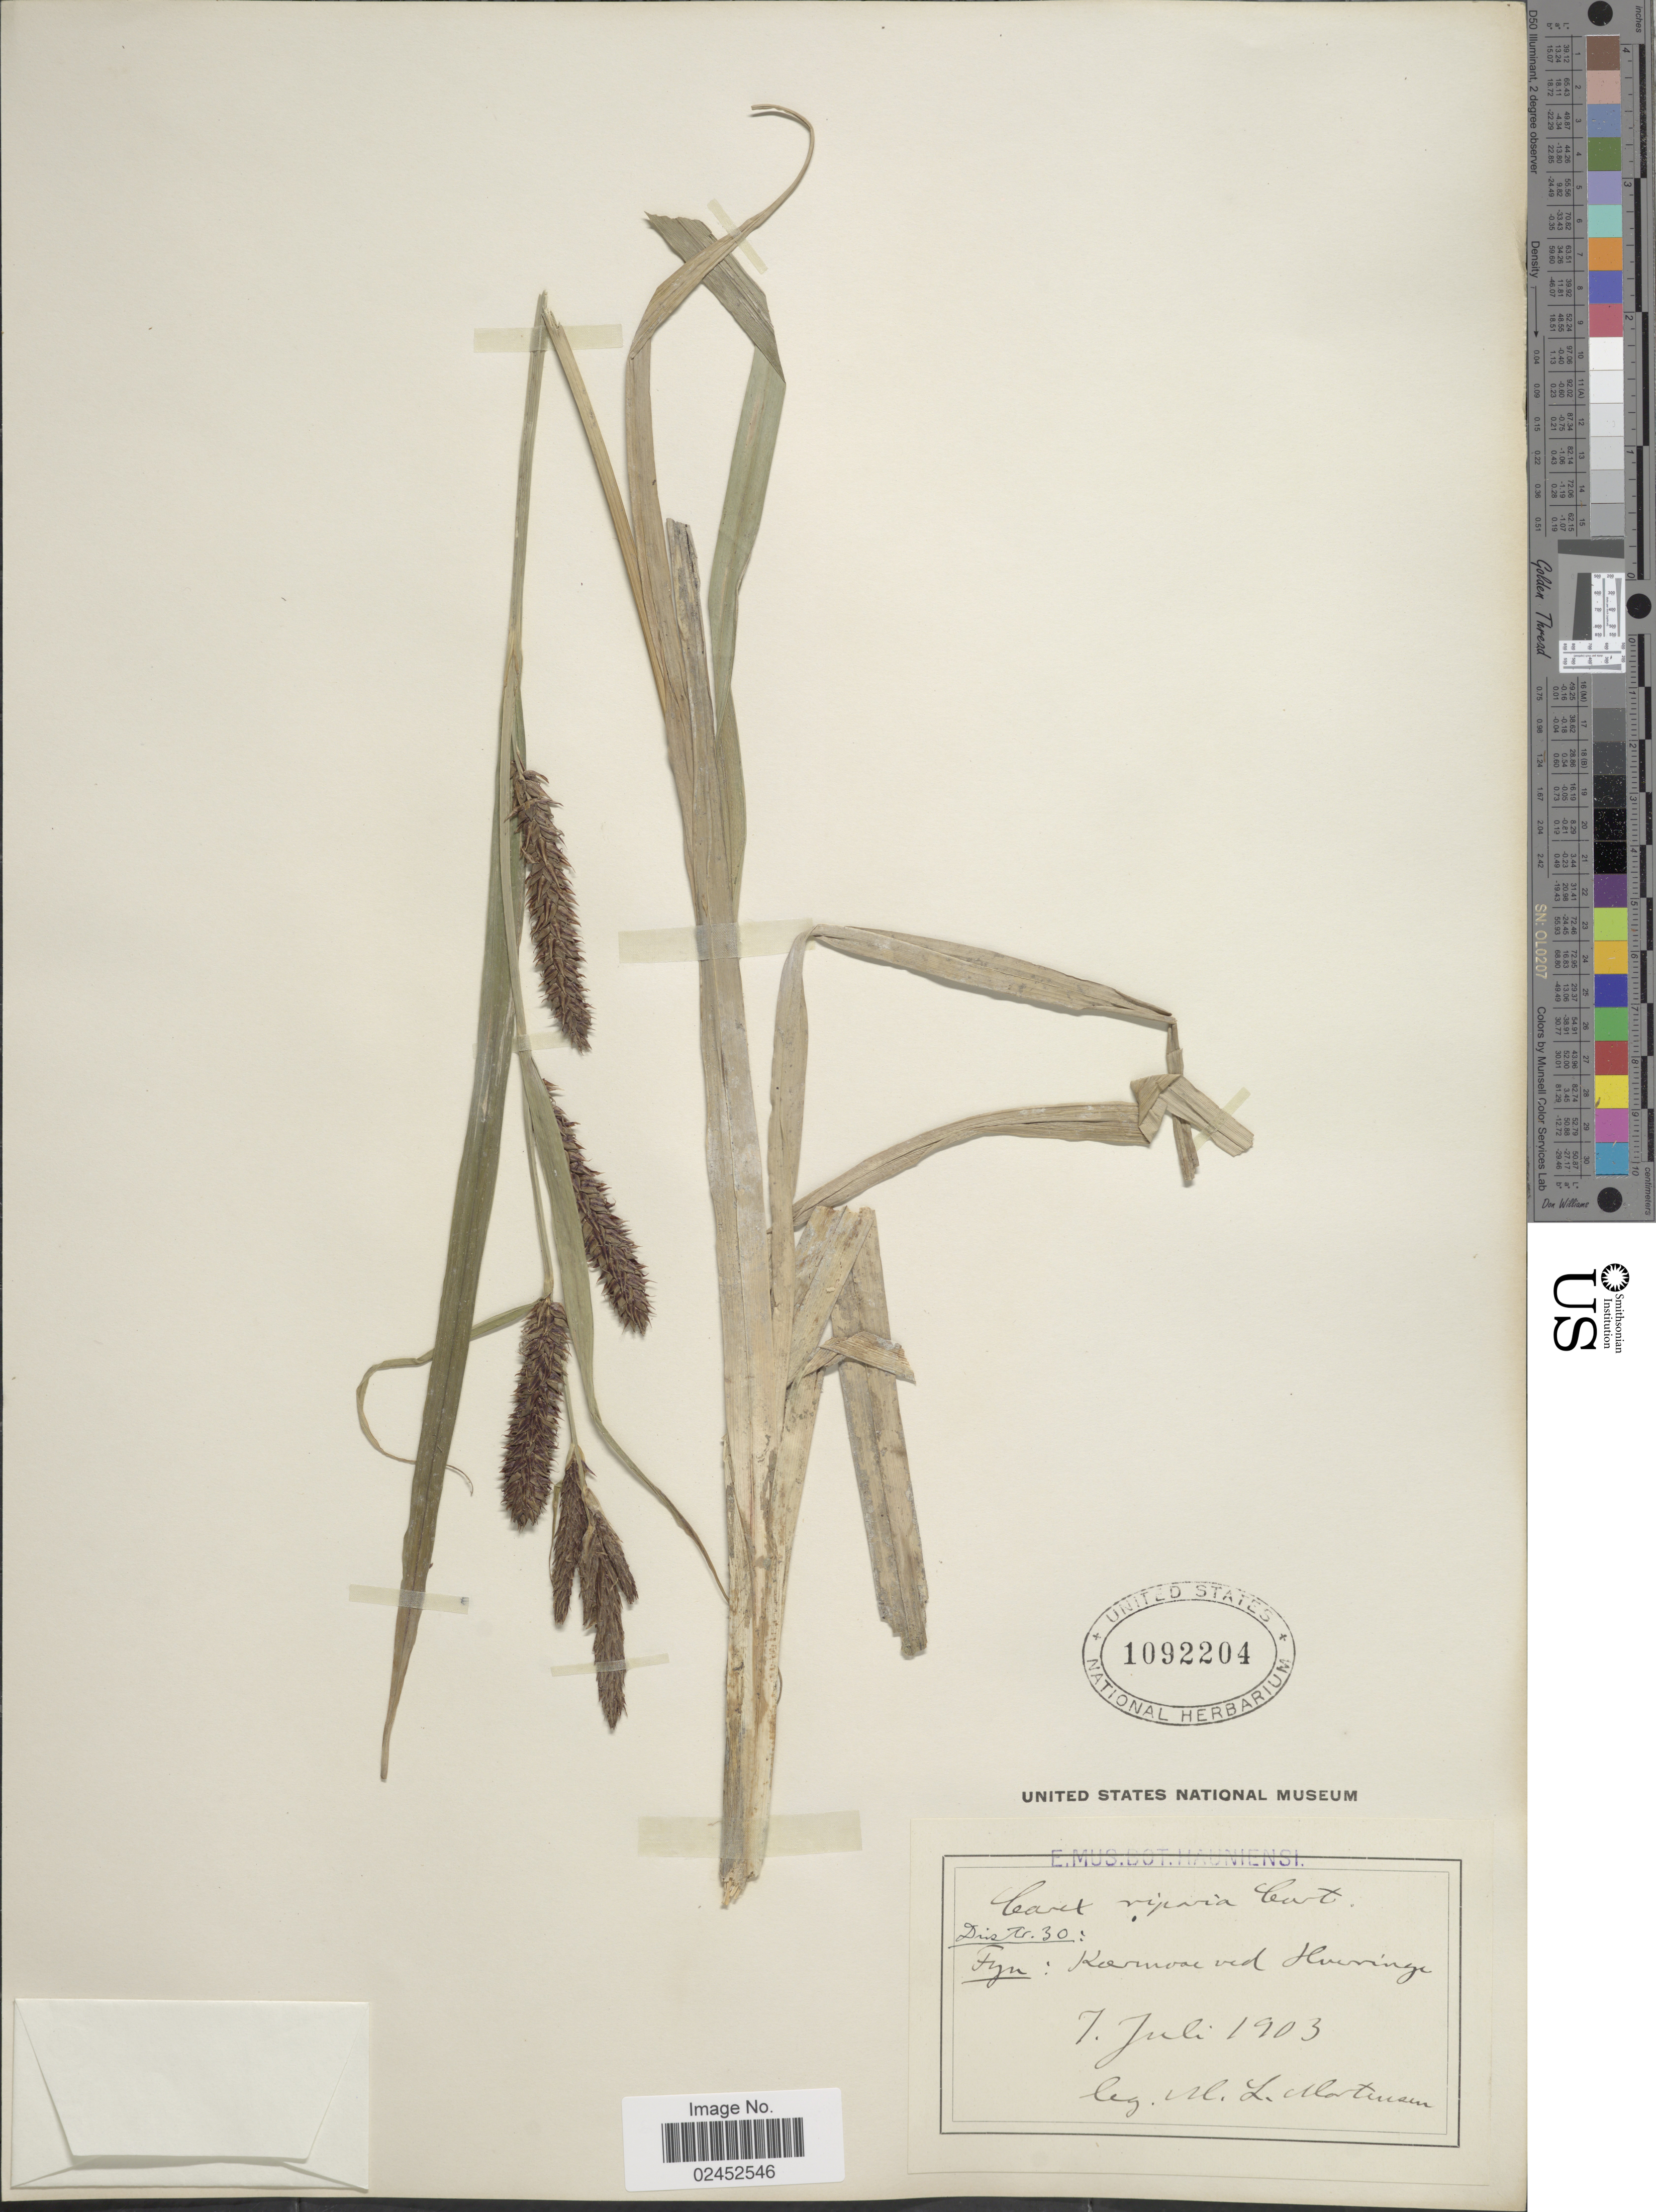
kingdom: Plantae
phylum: Tracheophyta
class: Liliopsida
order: Poales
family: Cyperaceae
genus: Carex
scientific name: Carex riparia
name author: Curtis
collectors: M. Mortensen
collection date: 1903-07-07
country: Denmark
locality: Distr. 30: Fyn: Karmoae ved Hveringe.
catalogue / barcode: US 1092204